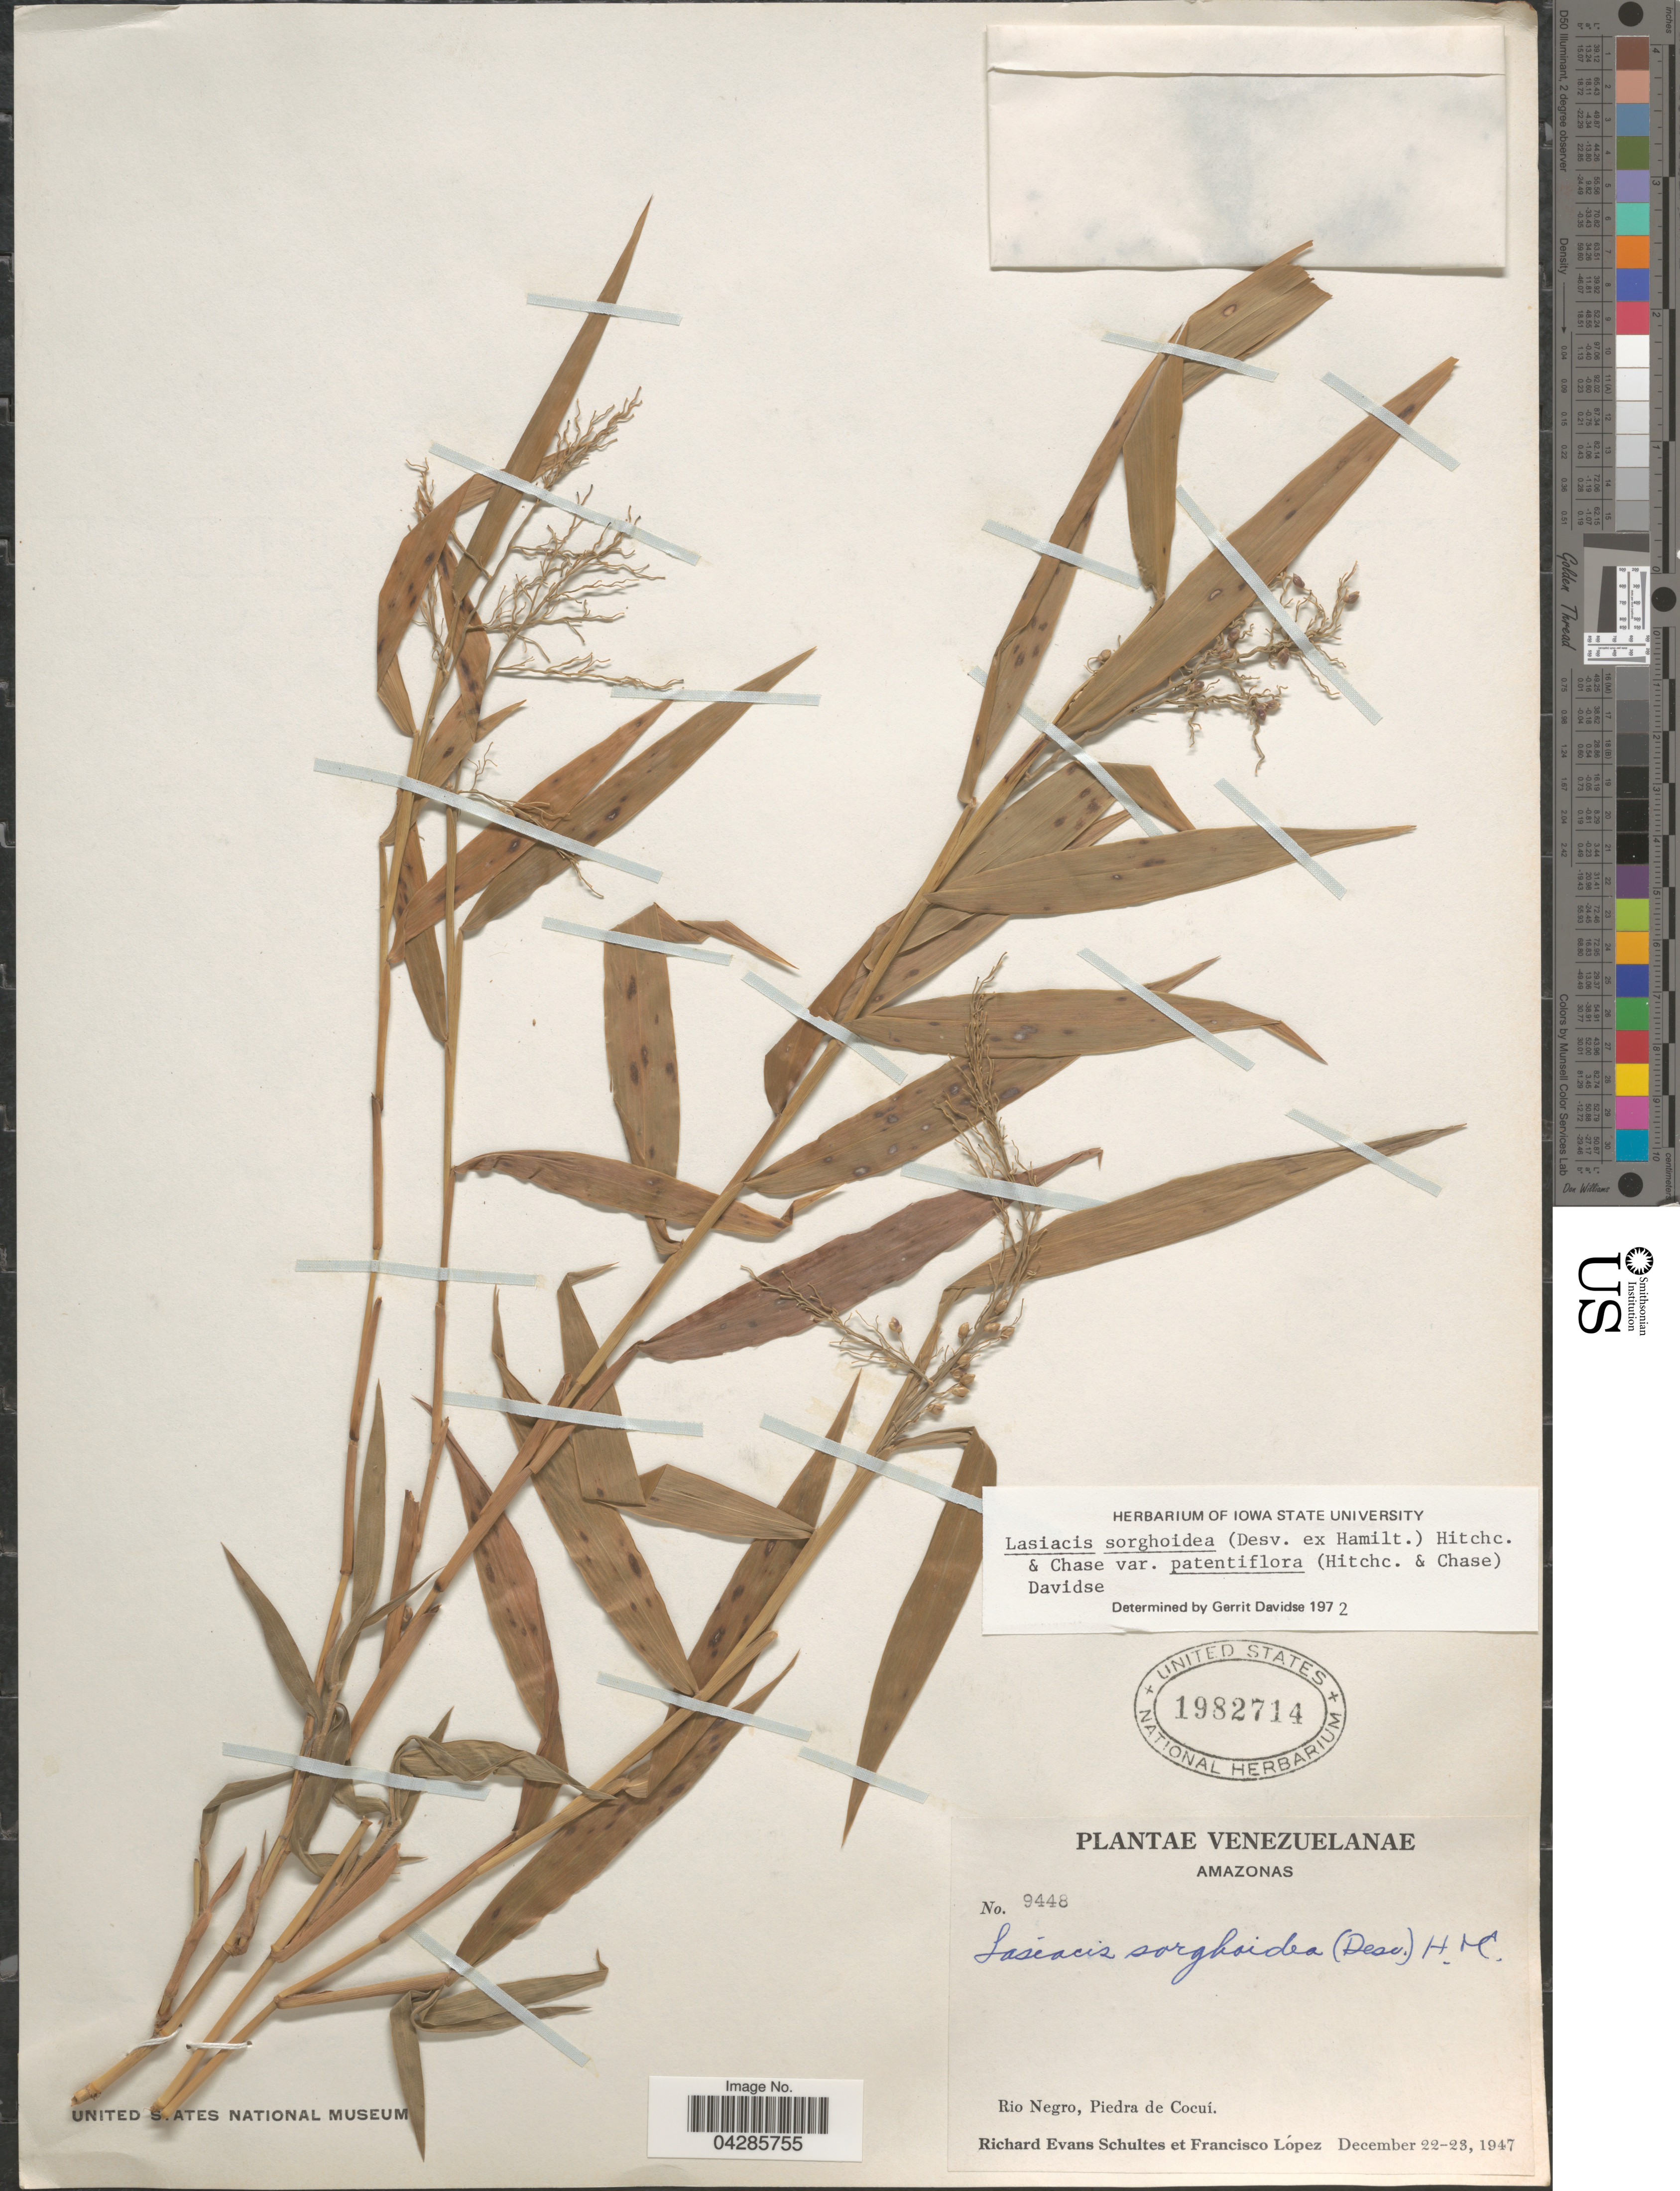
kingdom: Plantae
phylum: Tracheophyta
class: Liliopsida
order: Poales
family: Poaceae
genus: Lasiacis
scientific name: Lasiacis sorghoidea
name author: (Desv. ex Ham.) Hitchc. & Chase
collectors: R. E. Schultes & F. Lopéz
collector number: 9448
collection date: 1947-12-22/1947-12-23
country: Venezuela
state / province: Amazonas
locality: Amazonas. Rio Negro, Piedra de Cocuí.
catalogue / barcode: US 1982714